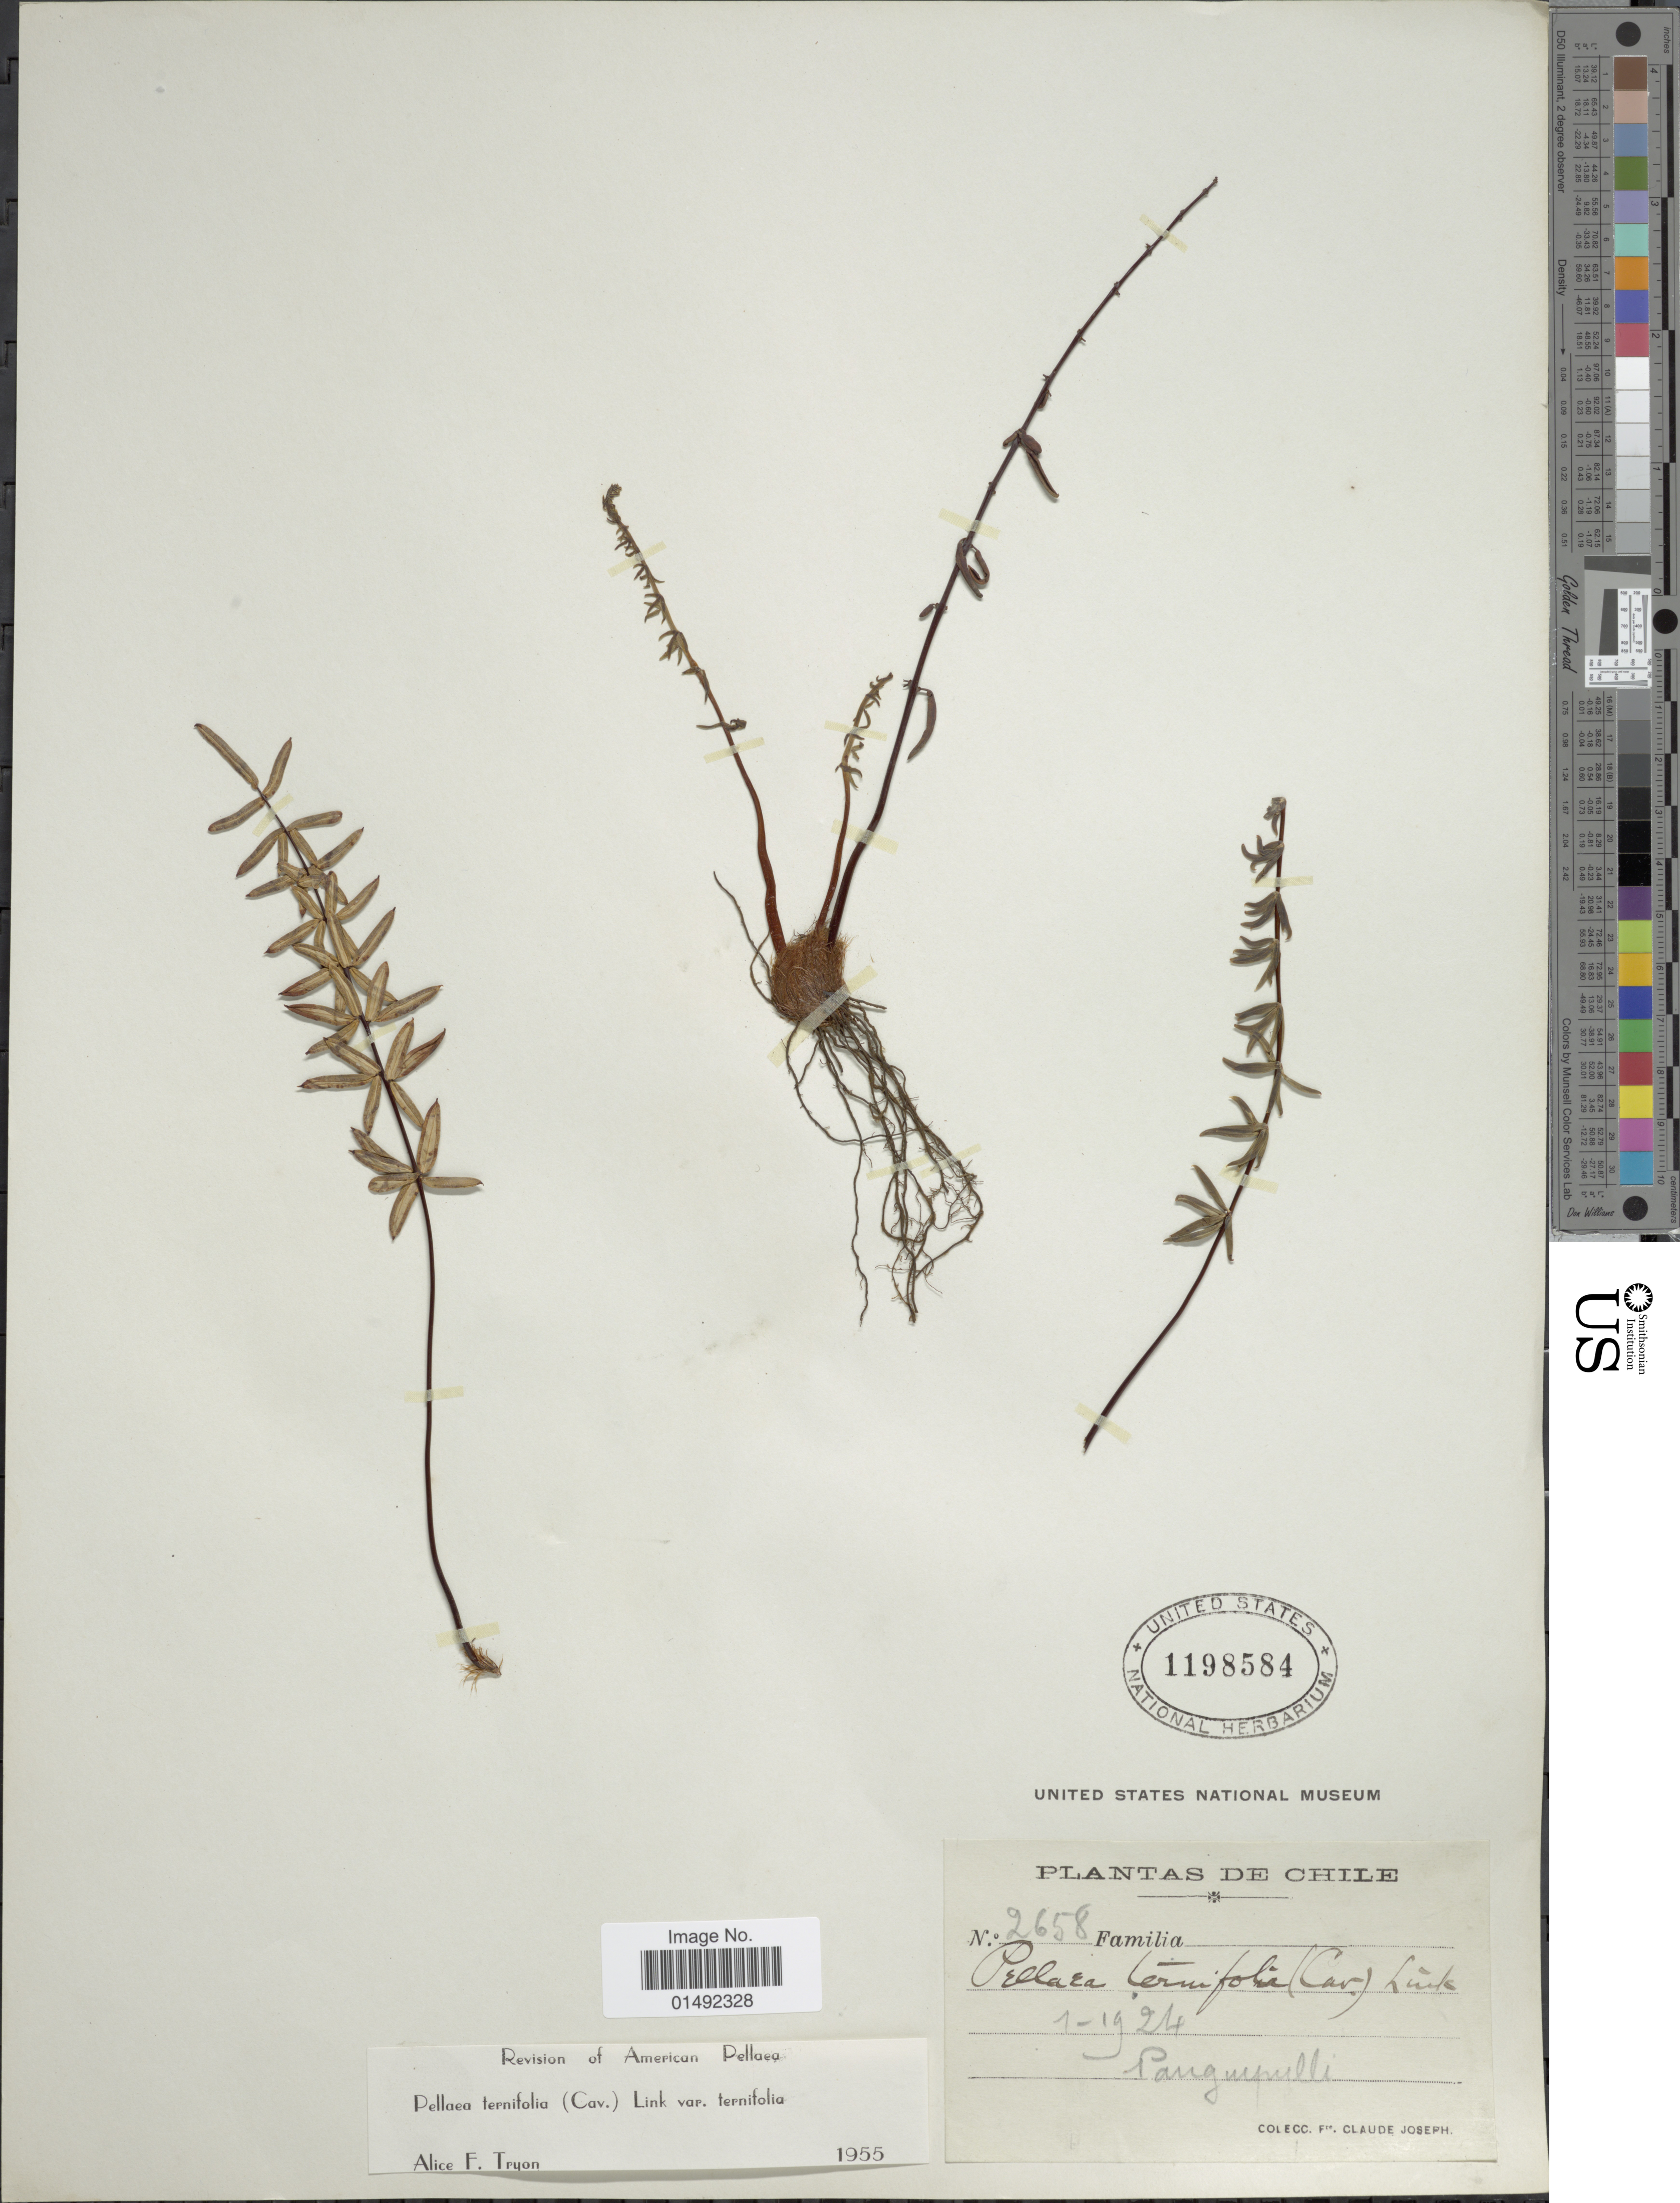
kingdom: Plantae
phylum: Tracheophyta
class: Polypodiopsida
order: Polypodiales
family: Pteridaceae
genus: Pellaea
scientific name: Pellaea ternifolia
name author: (Cav.) Link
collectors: Frere Claude Joseph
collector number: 2658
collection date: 1924-01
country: Chile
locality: Panguipulli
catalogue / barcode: US 1198584